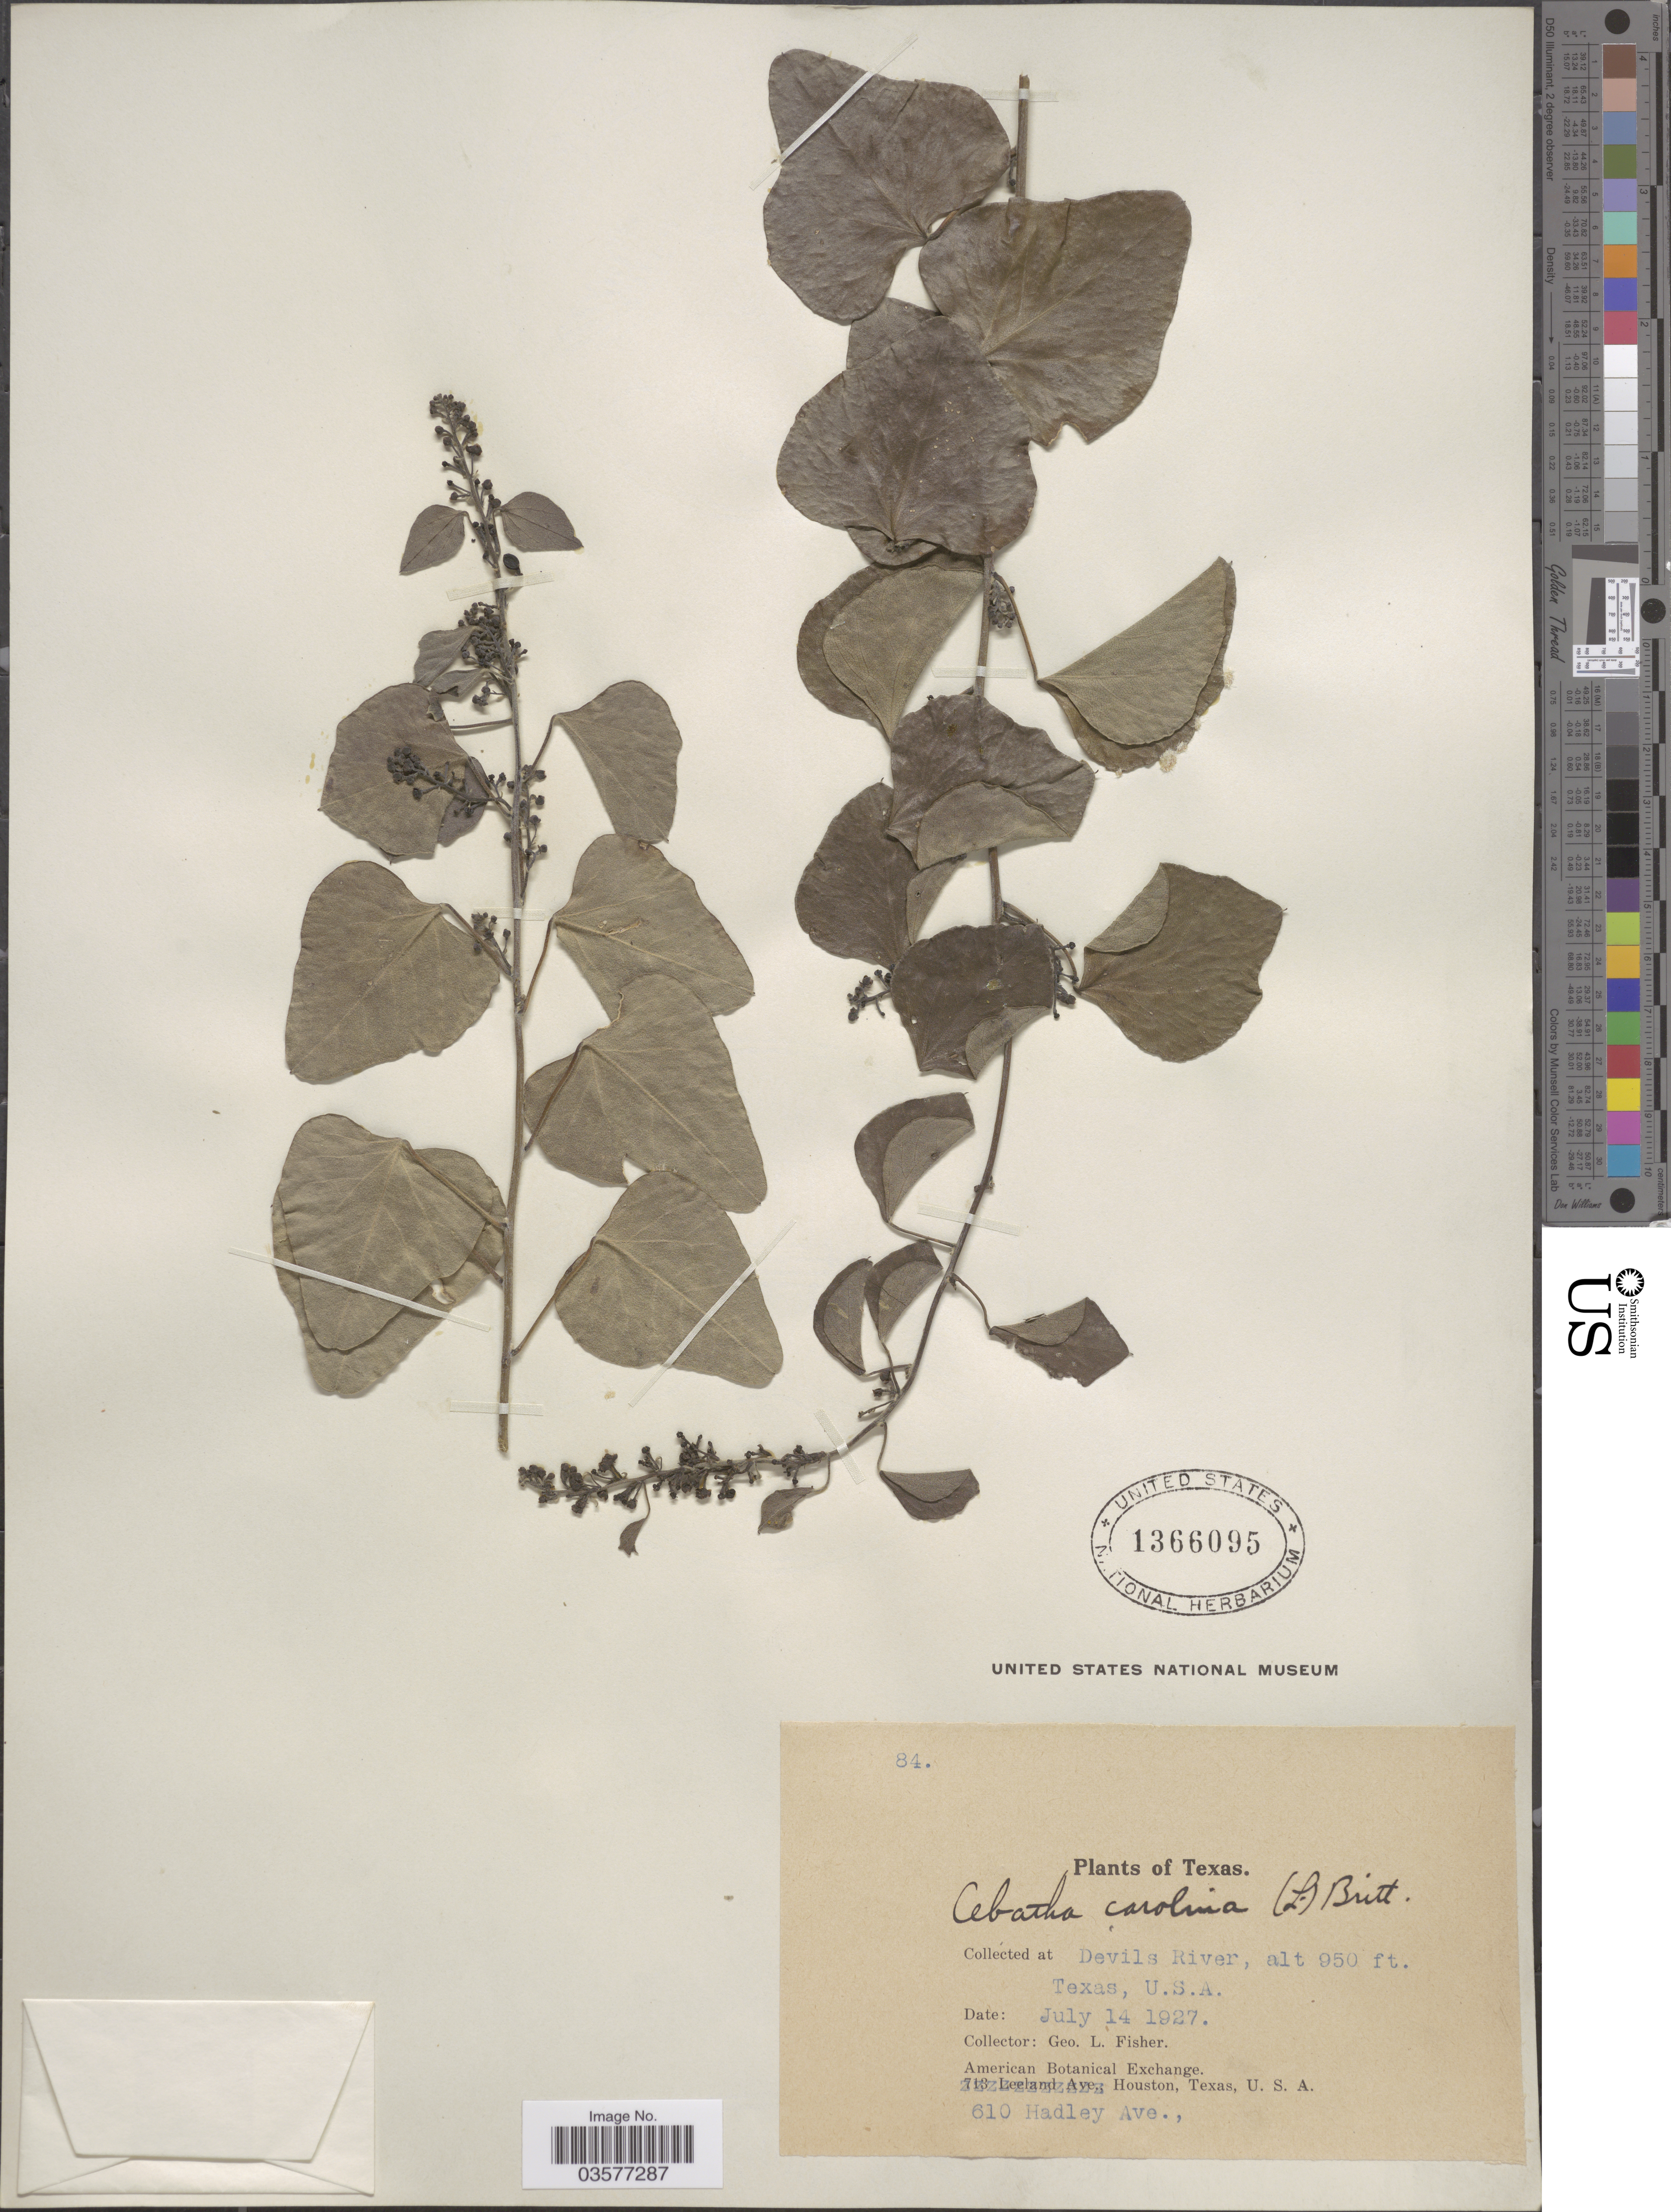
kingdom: Plantae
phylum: Tracheophyta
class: Magnoliopsida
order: Ranunculales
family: Menispermaceae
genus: Cocculus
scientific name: Cocculus carolinus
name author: (L.) DC.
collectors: G. L. Fisher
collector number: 84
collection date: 1927-07-14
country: United States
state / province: Texas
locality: Devils River.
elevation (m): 290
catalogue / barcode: US 1366095